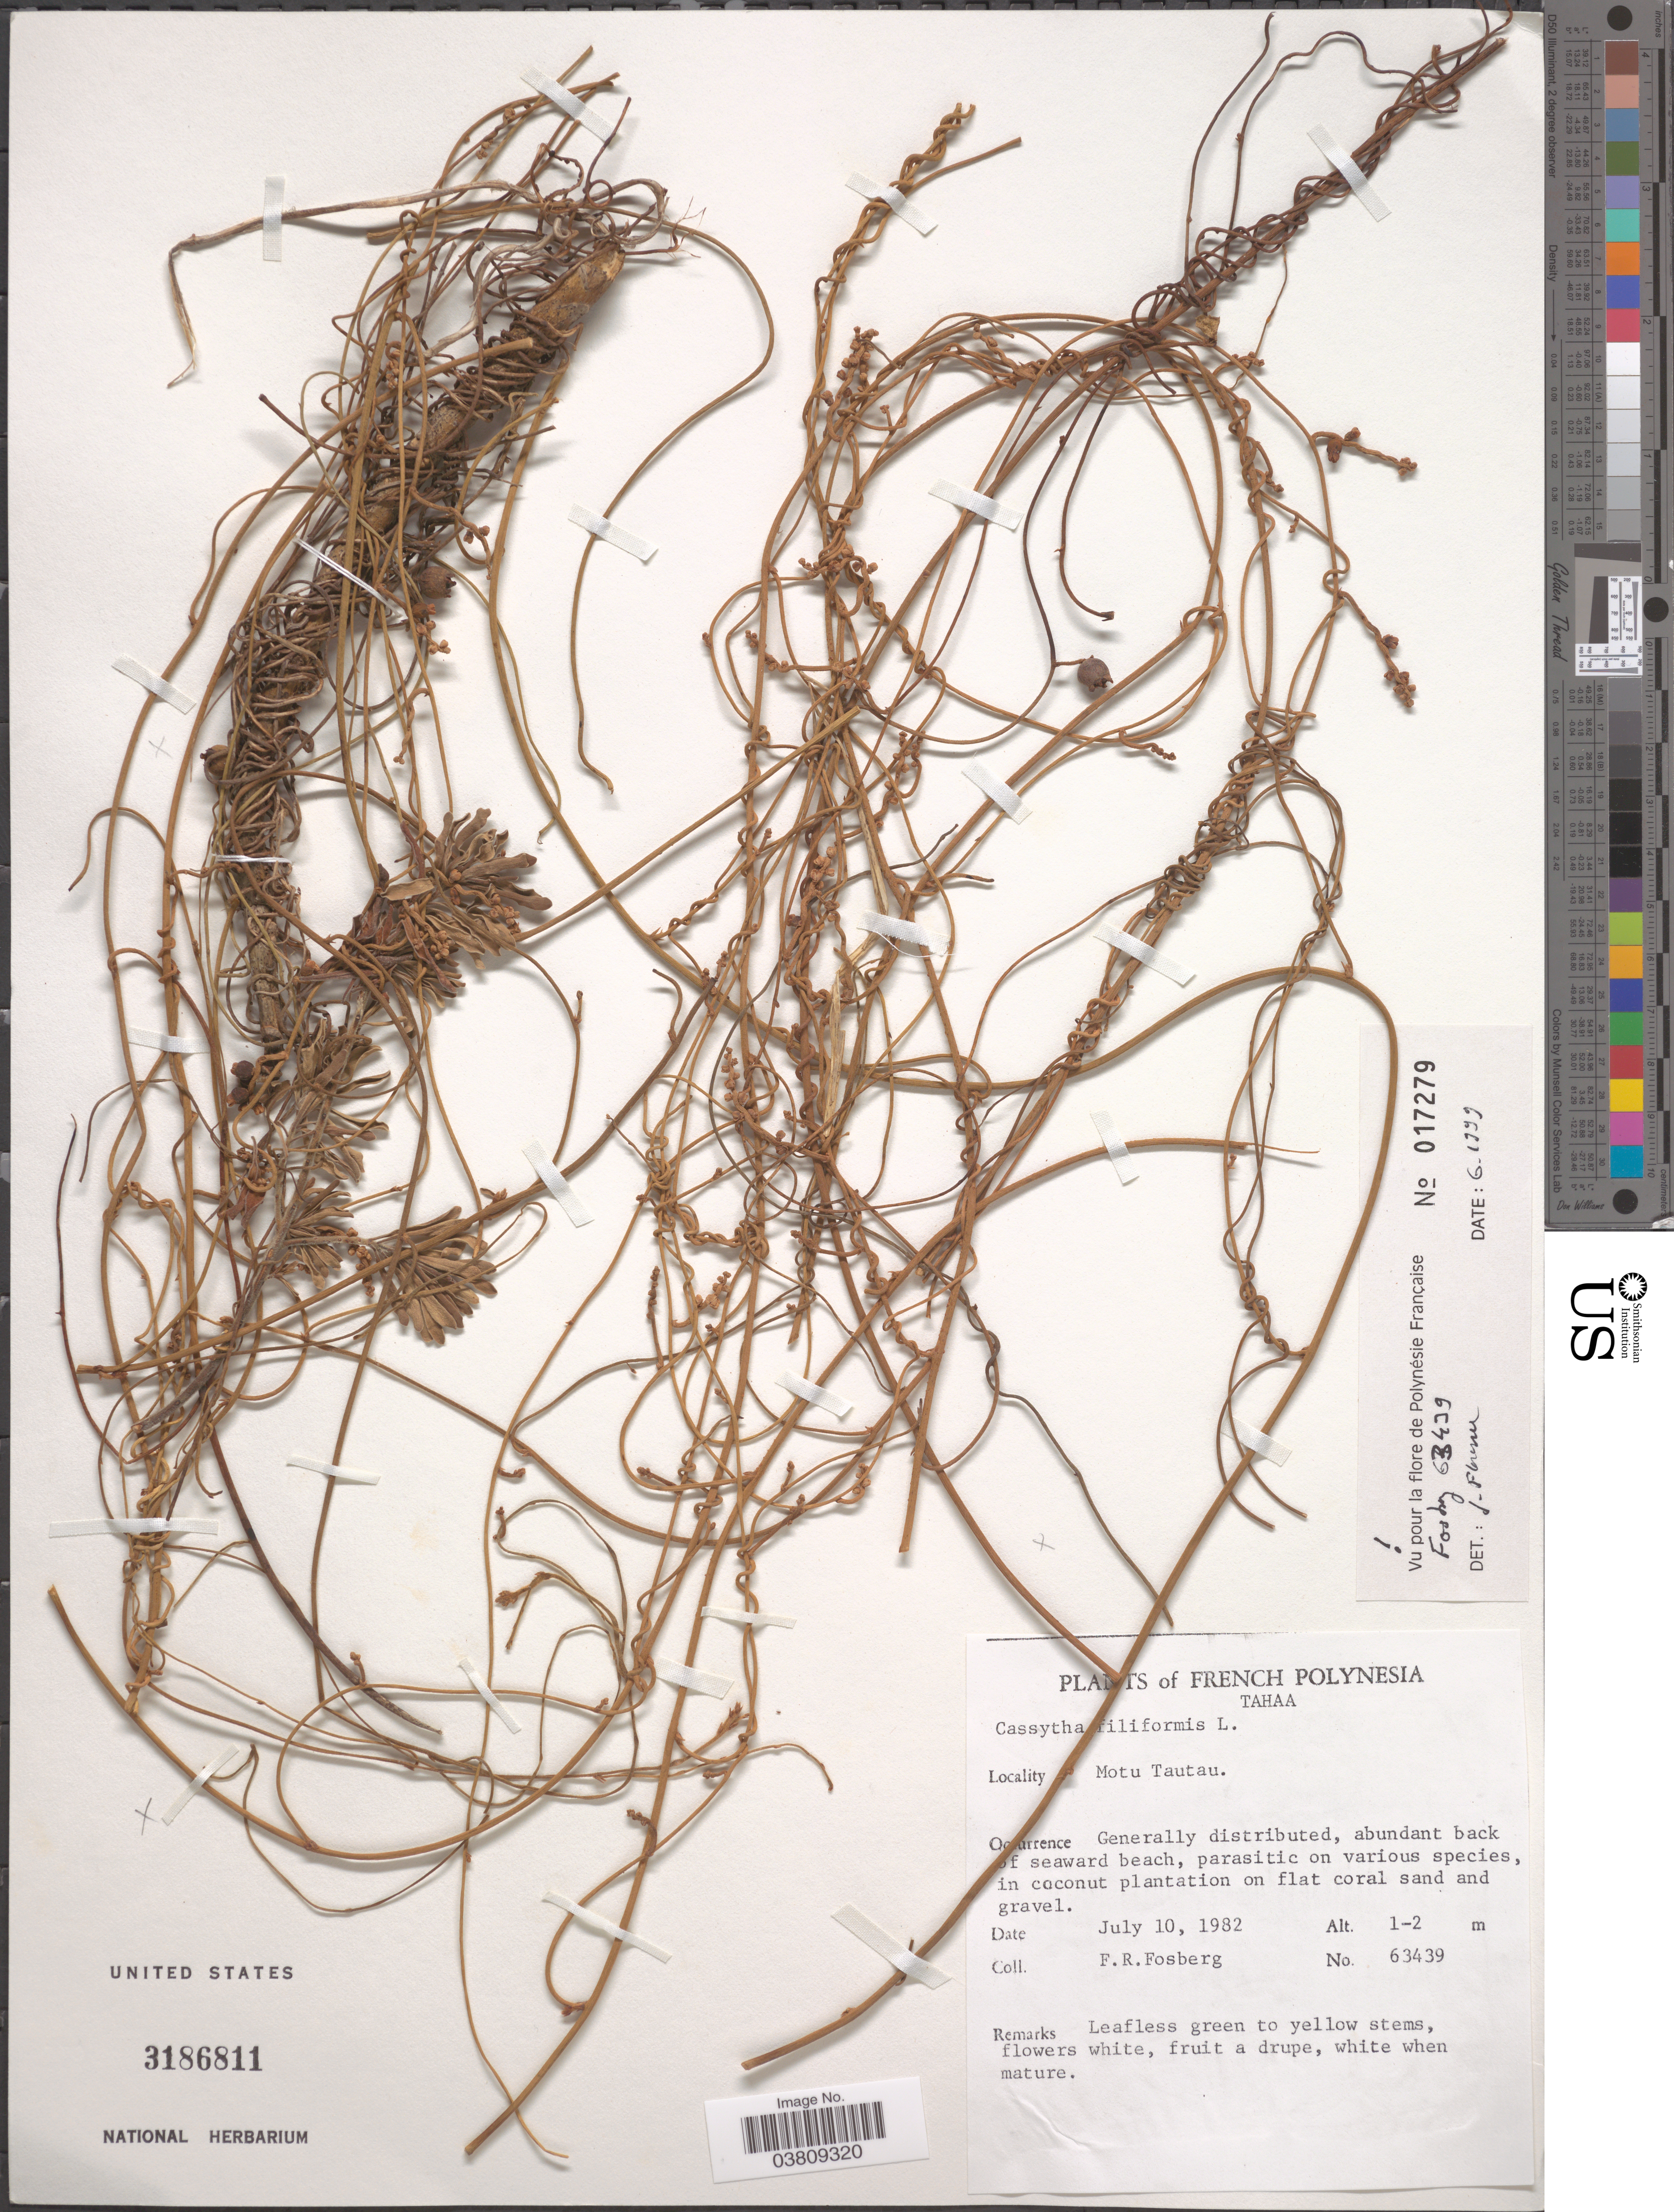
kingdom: Plantae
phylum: Tracheophyta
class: Magnoliopsida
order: Laurales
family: Lauraceae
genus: Cassytha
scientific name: Cassytha filiformis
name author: L.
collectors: F. R. Fosberg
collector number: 63439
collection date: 1982-07-10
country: French Polynesia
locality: Tahaa. Motu Tautau.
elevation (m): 1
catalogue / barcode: US 3186811